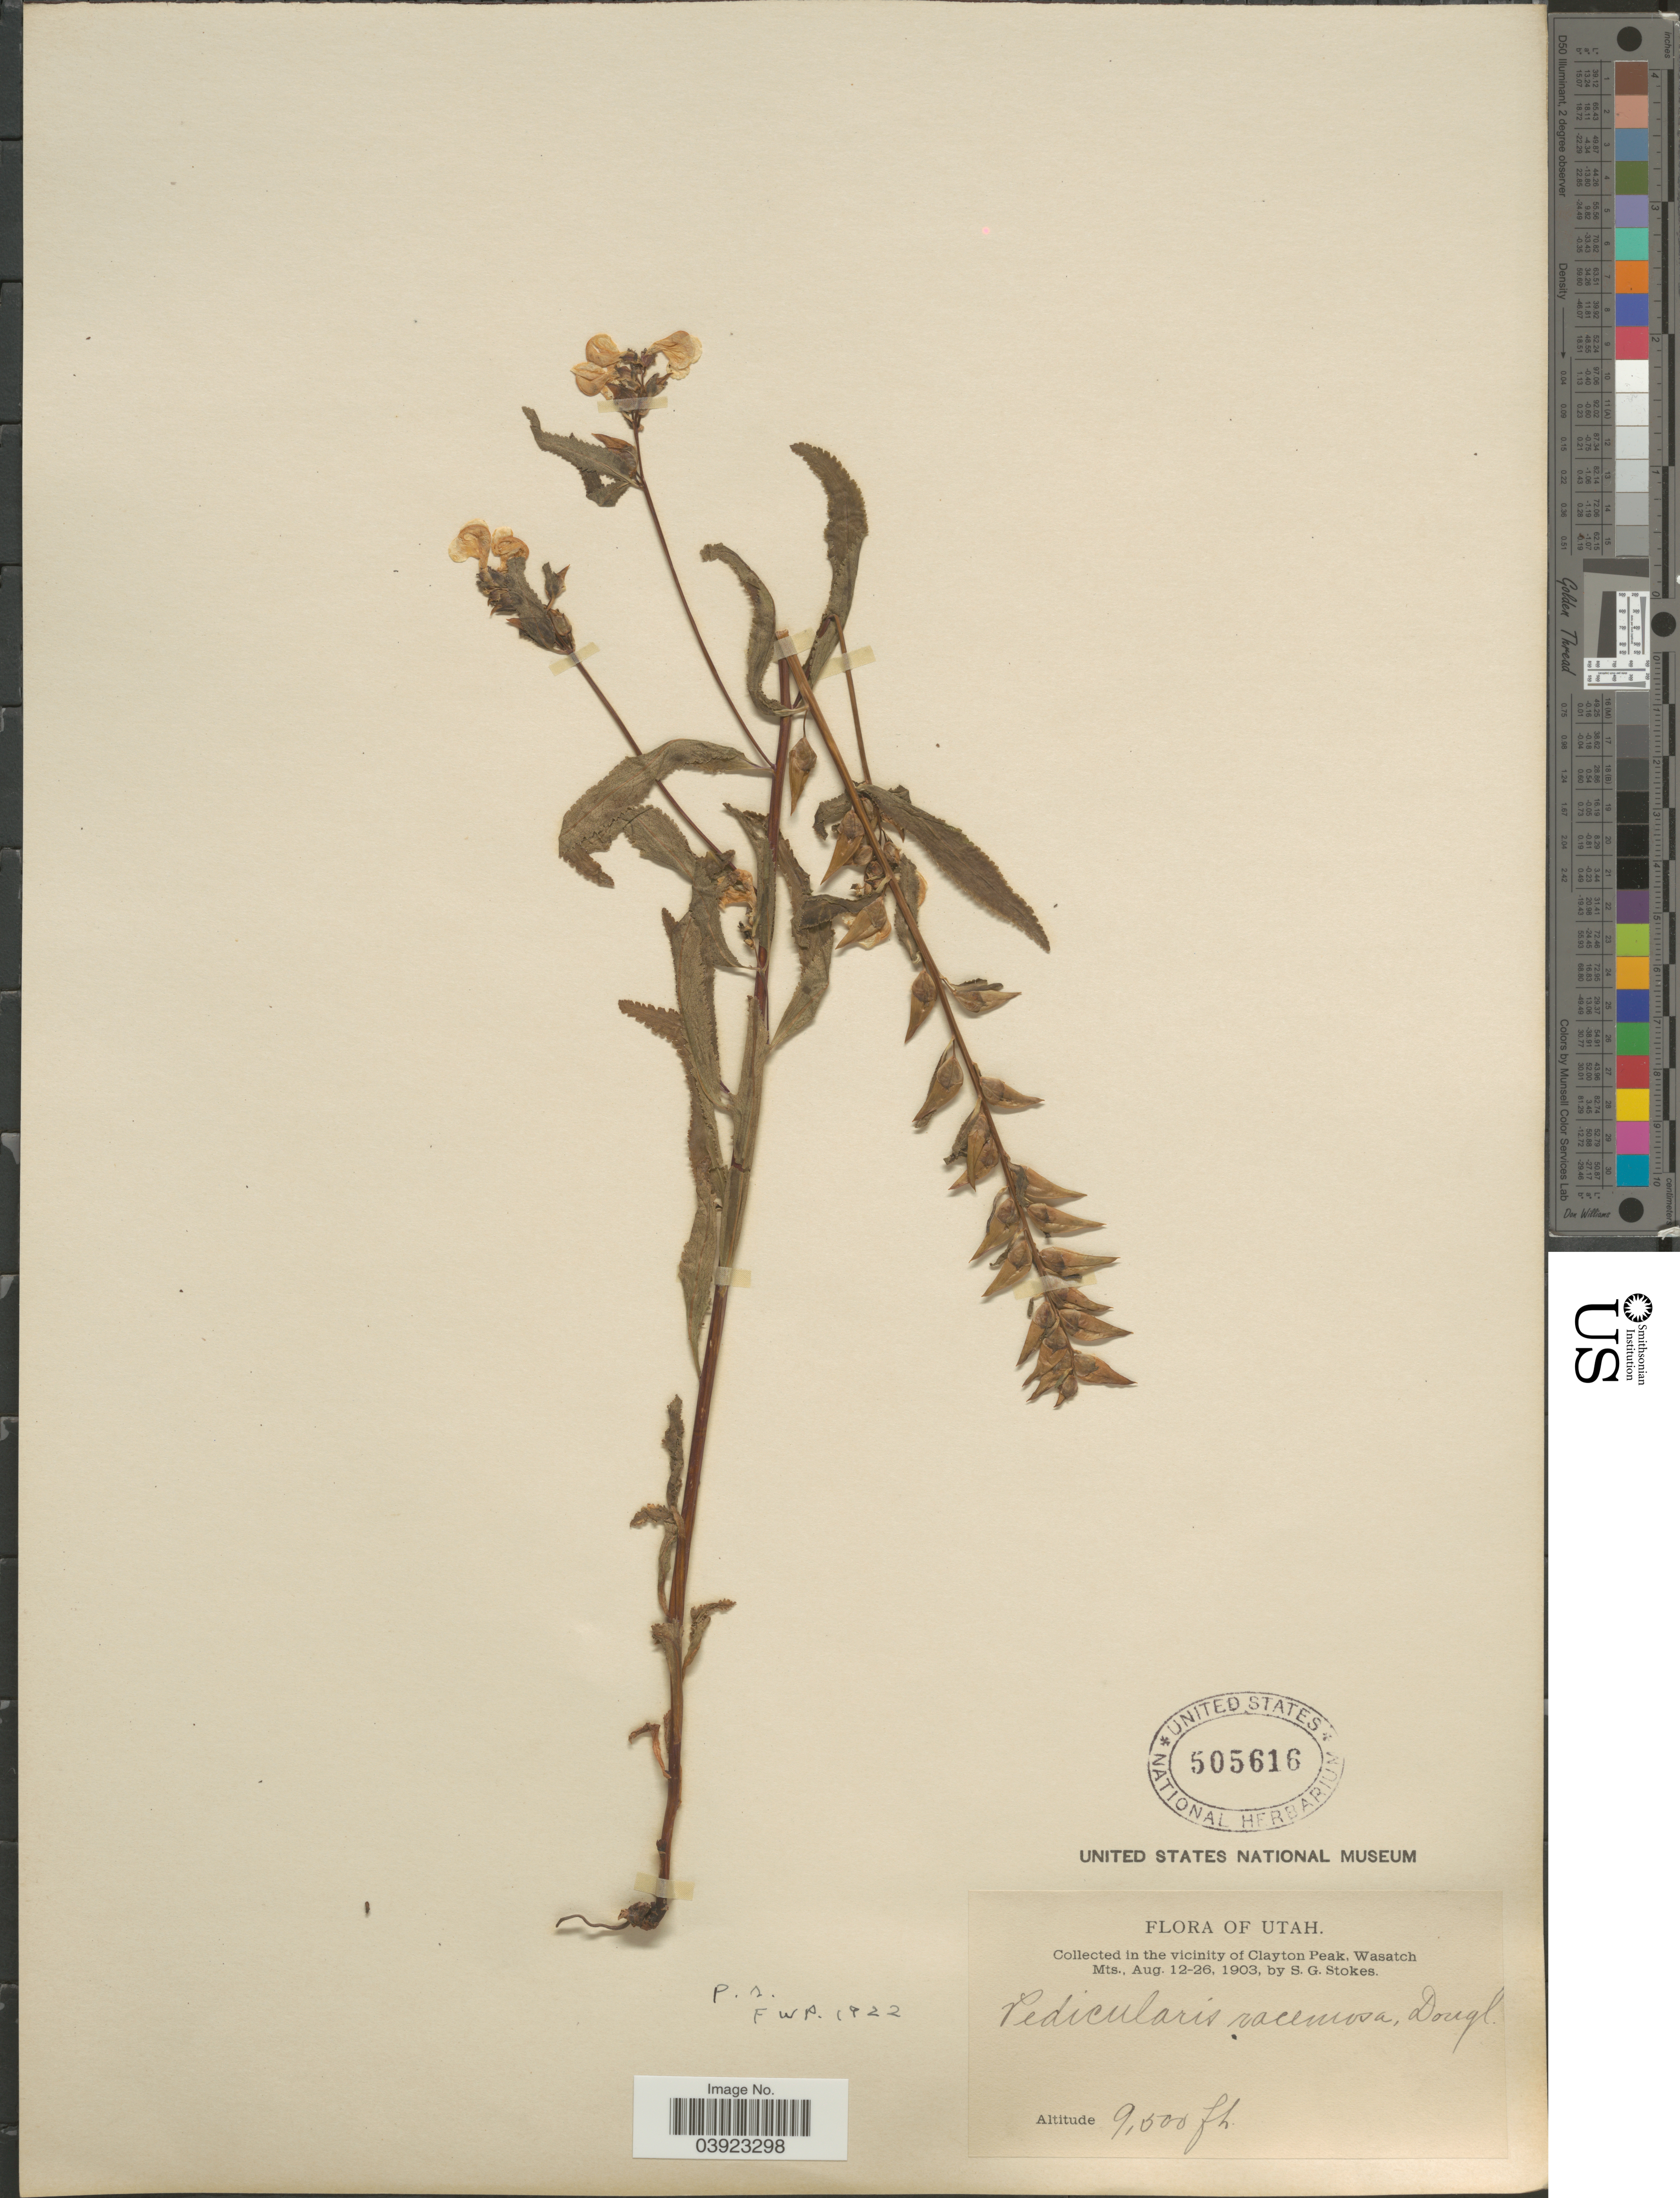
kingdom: Plantae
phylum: Tracheophyta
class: Magnoliopsida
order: Lamiales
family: Orobanchaceae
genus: Pedicularis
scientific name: Pedicularis racemosa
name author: Douglas ex Benth.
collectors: S. G. Stokes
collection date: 1903-08-12/1903-08-26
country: United States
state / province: Utah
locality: In the vicinity of Clayton Peak, Wasatch Mts.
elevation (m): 2896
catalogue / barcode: US 505616